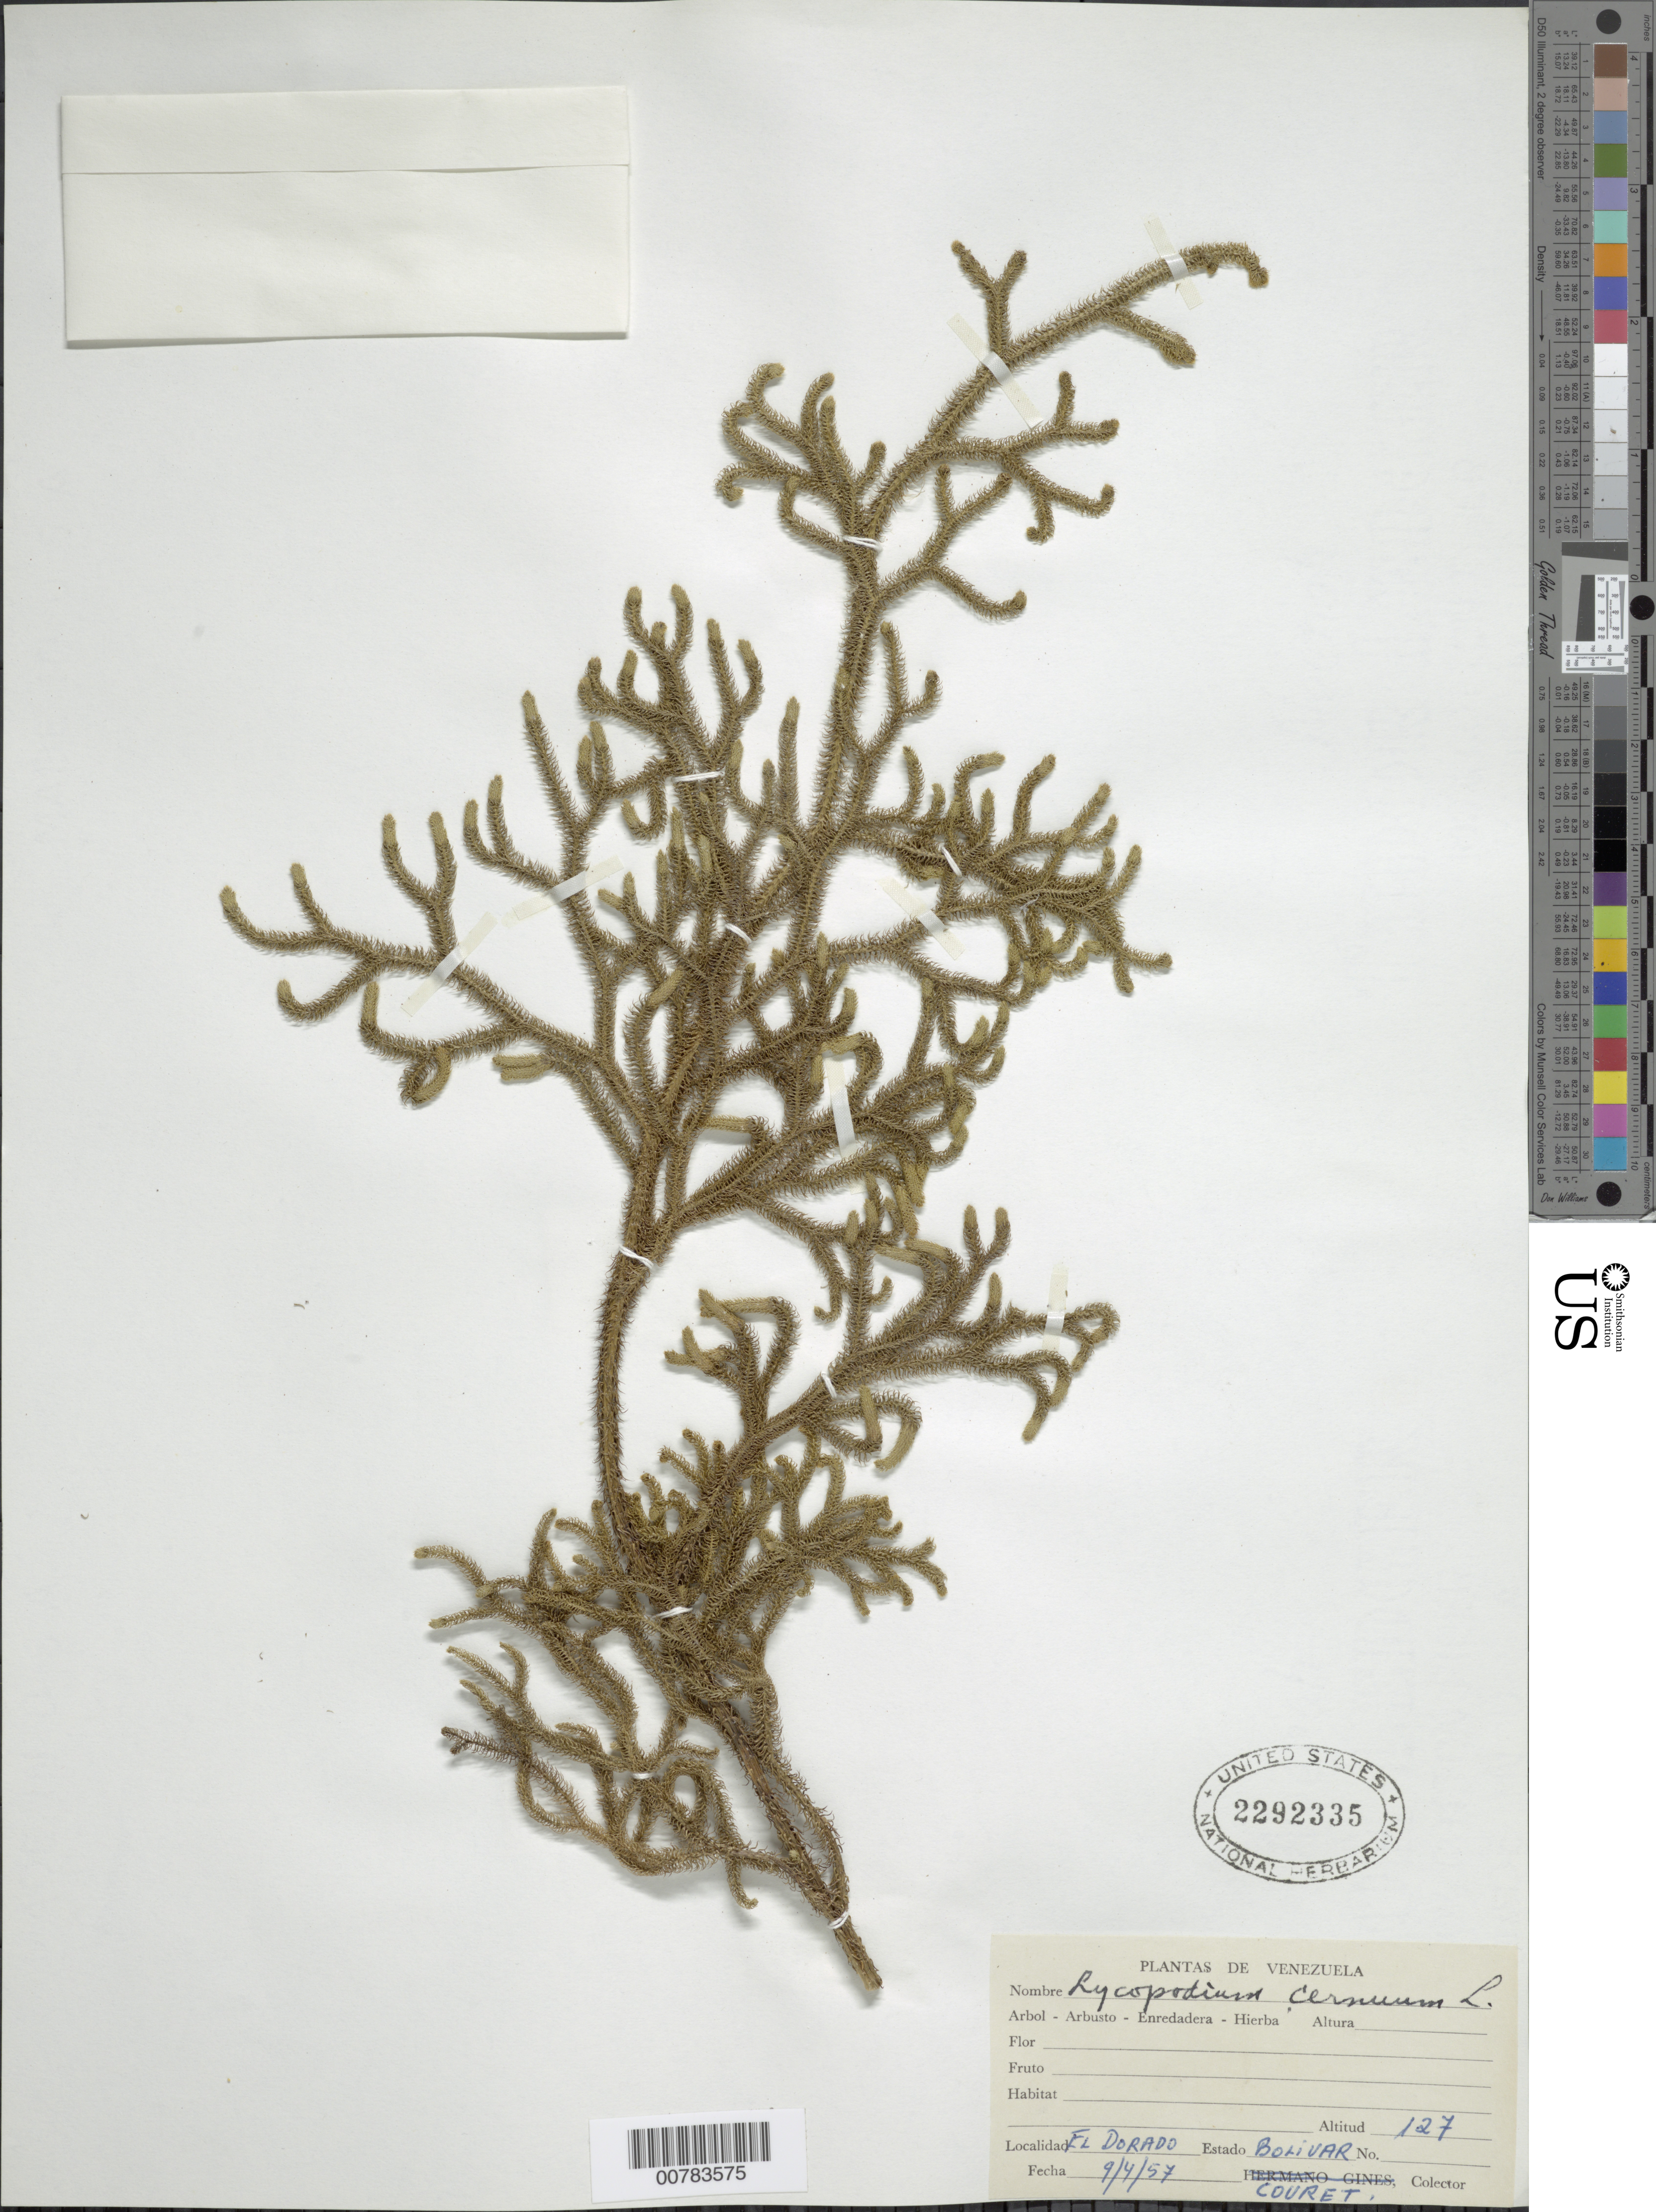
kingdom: Plantae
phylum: Tracheophyta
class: Lycopodiopsida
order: Lycopodiales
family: Lycopodiaceae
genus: Palhinhaea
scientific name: Palhinhaea cernua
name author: (L.) Vasc. & Franco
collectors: -. Couret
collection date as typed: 9-Apr-57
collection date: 1957-04-09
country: Venezuela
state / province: Bolívar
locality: El Dorado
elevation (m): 127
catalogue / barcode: US 2292335